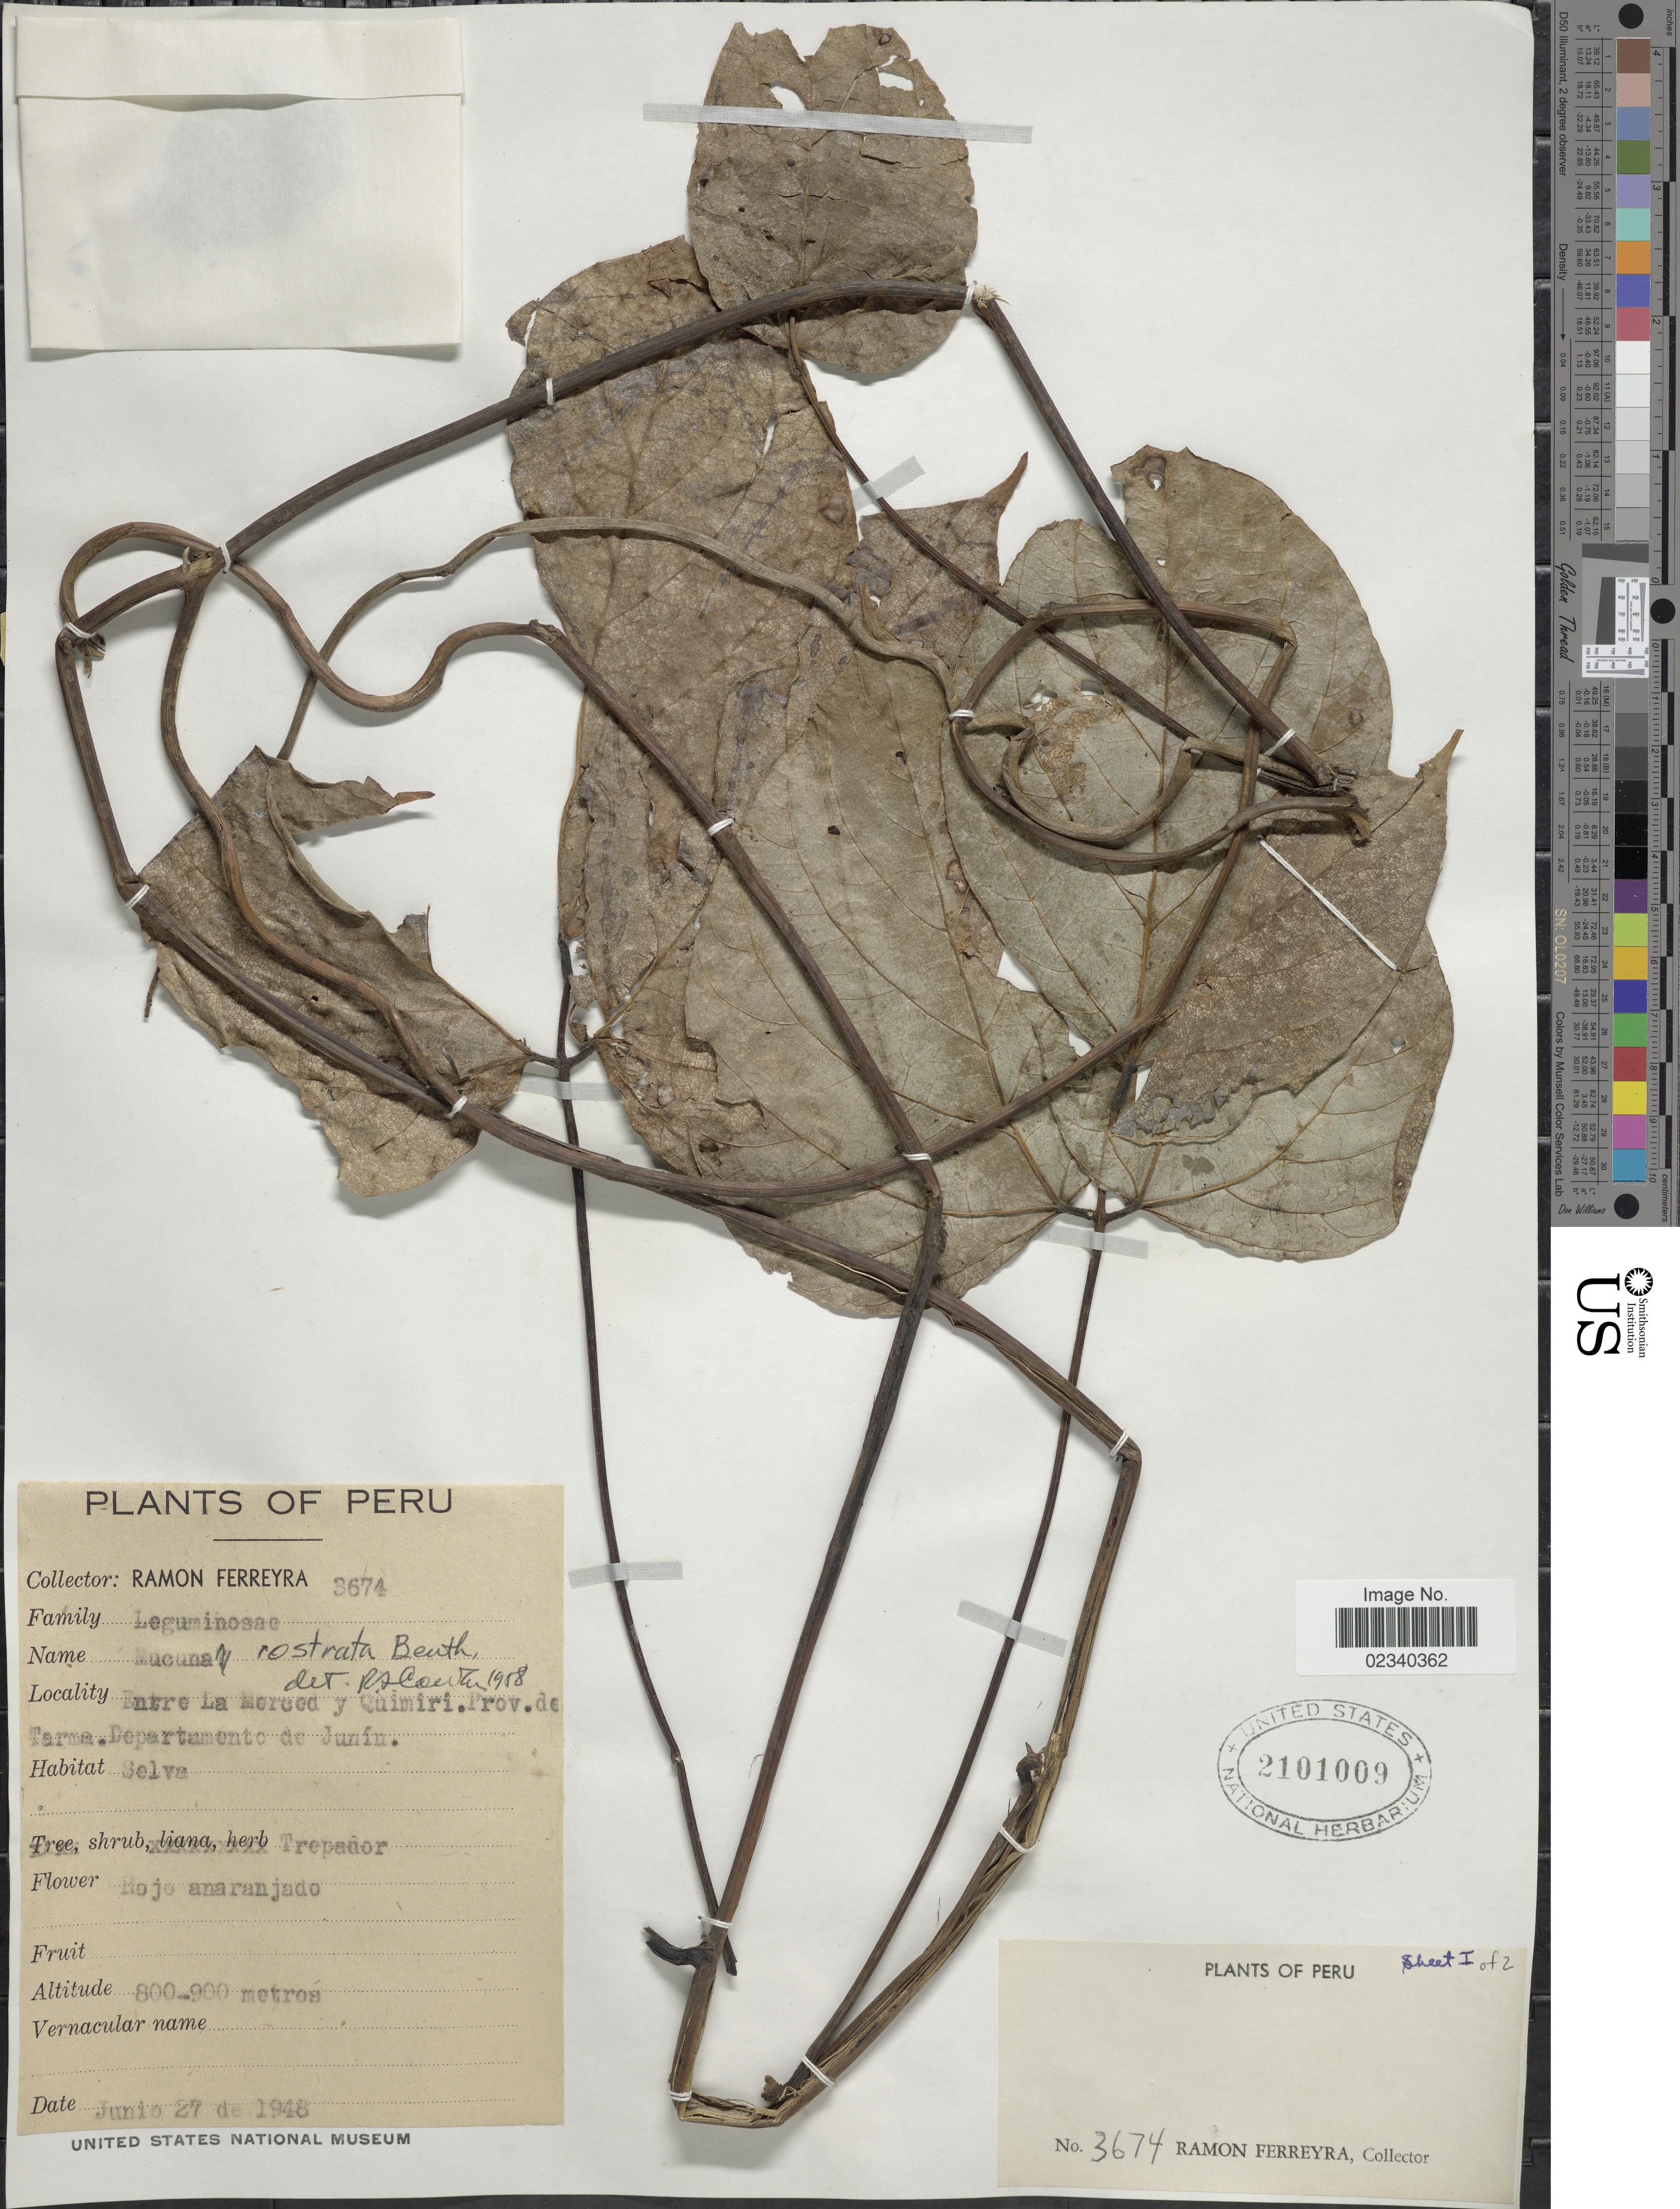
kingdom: Plantae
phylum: Tracheophyta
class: Magnoliopsida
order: Fabales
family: Fabaceae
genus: Mucuna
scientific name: Mucuna rostrata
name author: Benth.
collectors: R. A. Ferreyra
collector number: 3674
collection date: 1948-06-27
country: Peru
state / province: Junín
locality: Entre LA Merced y Quimiri. Prov. de Tarma. Departamento de Junin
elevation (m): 800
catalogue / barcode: US 2101009